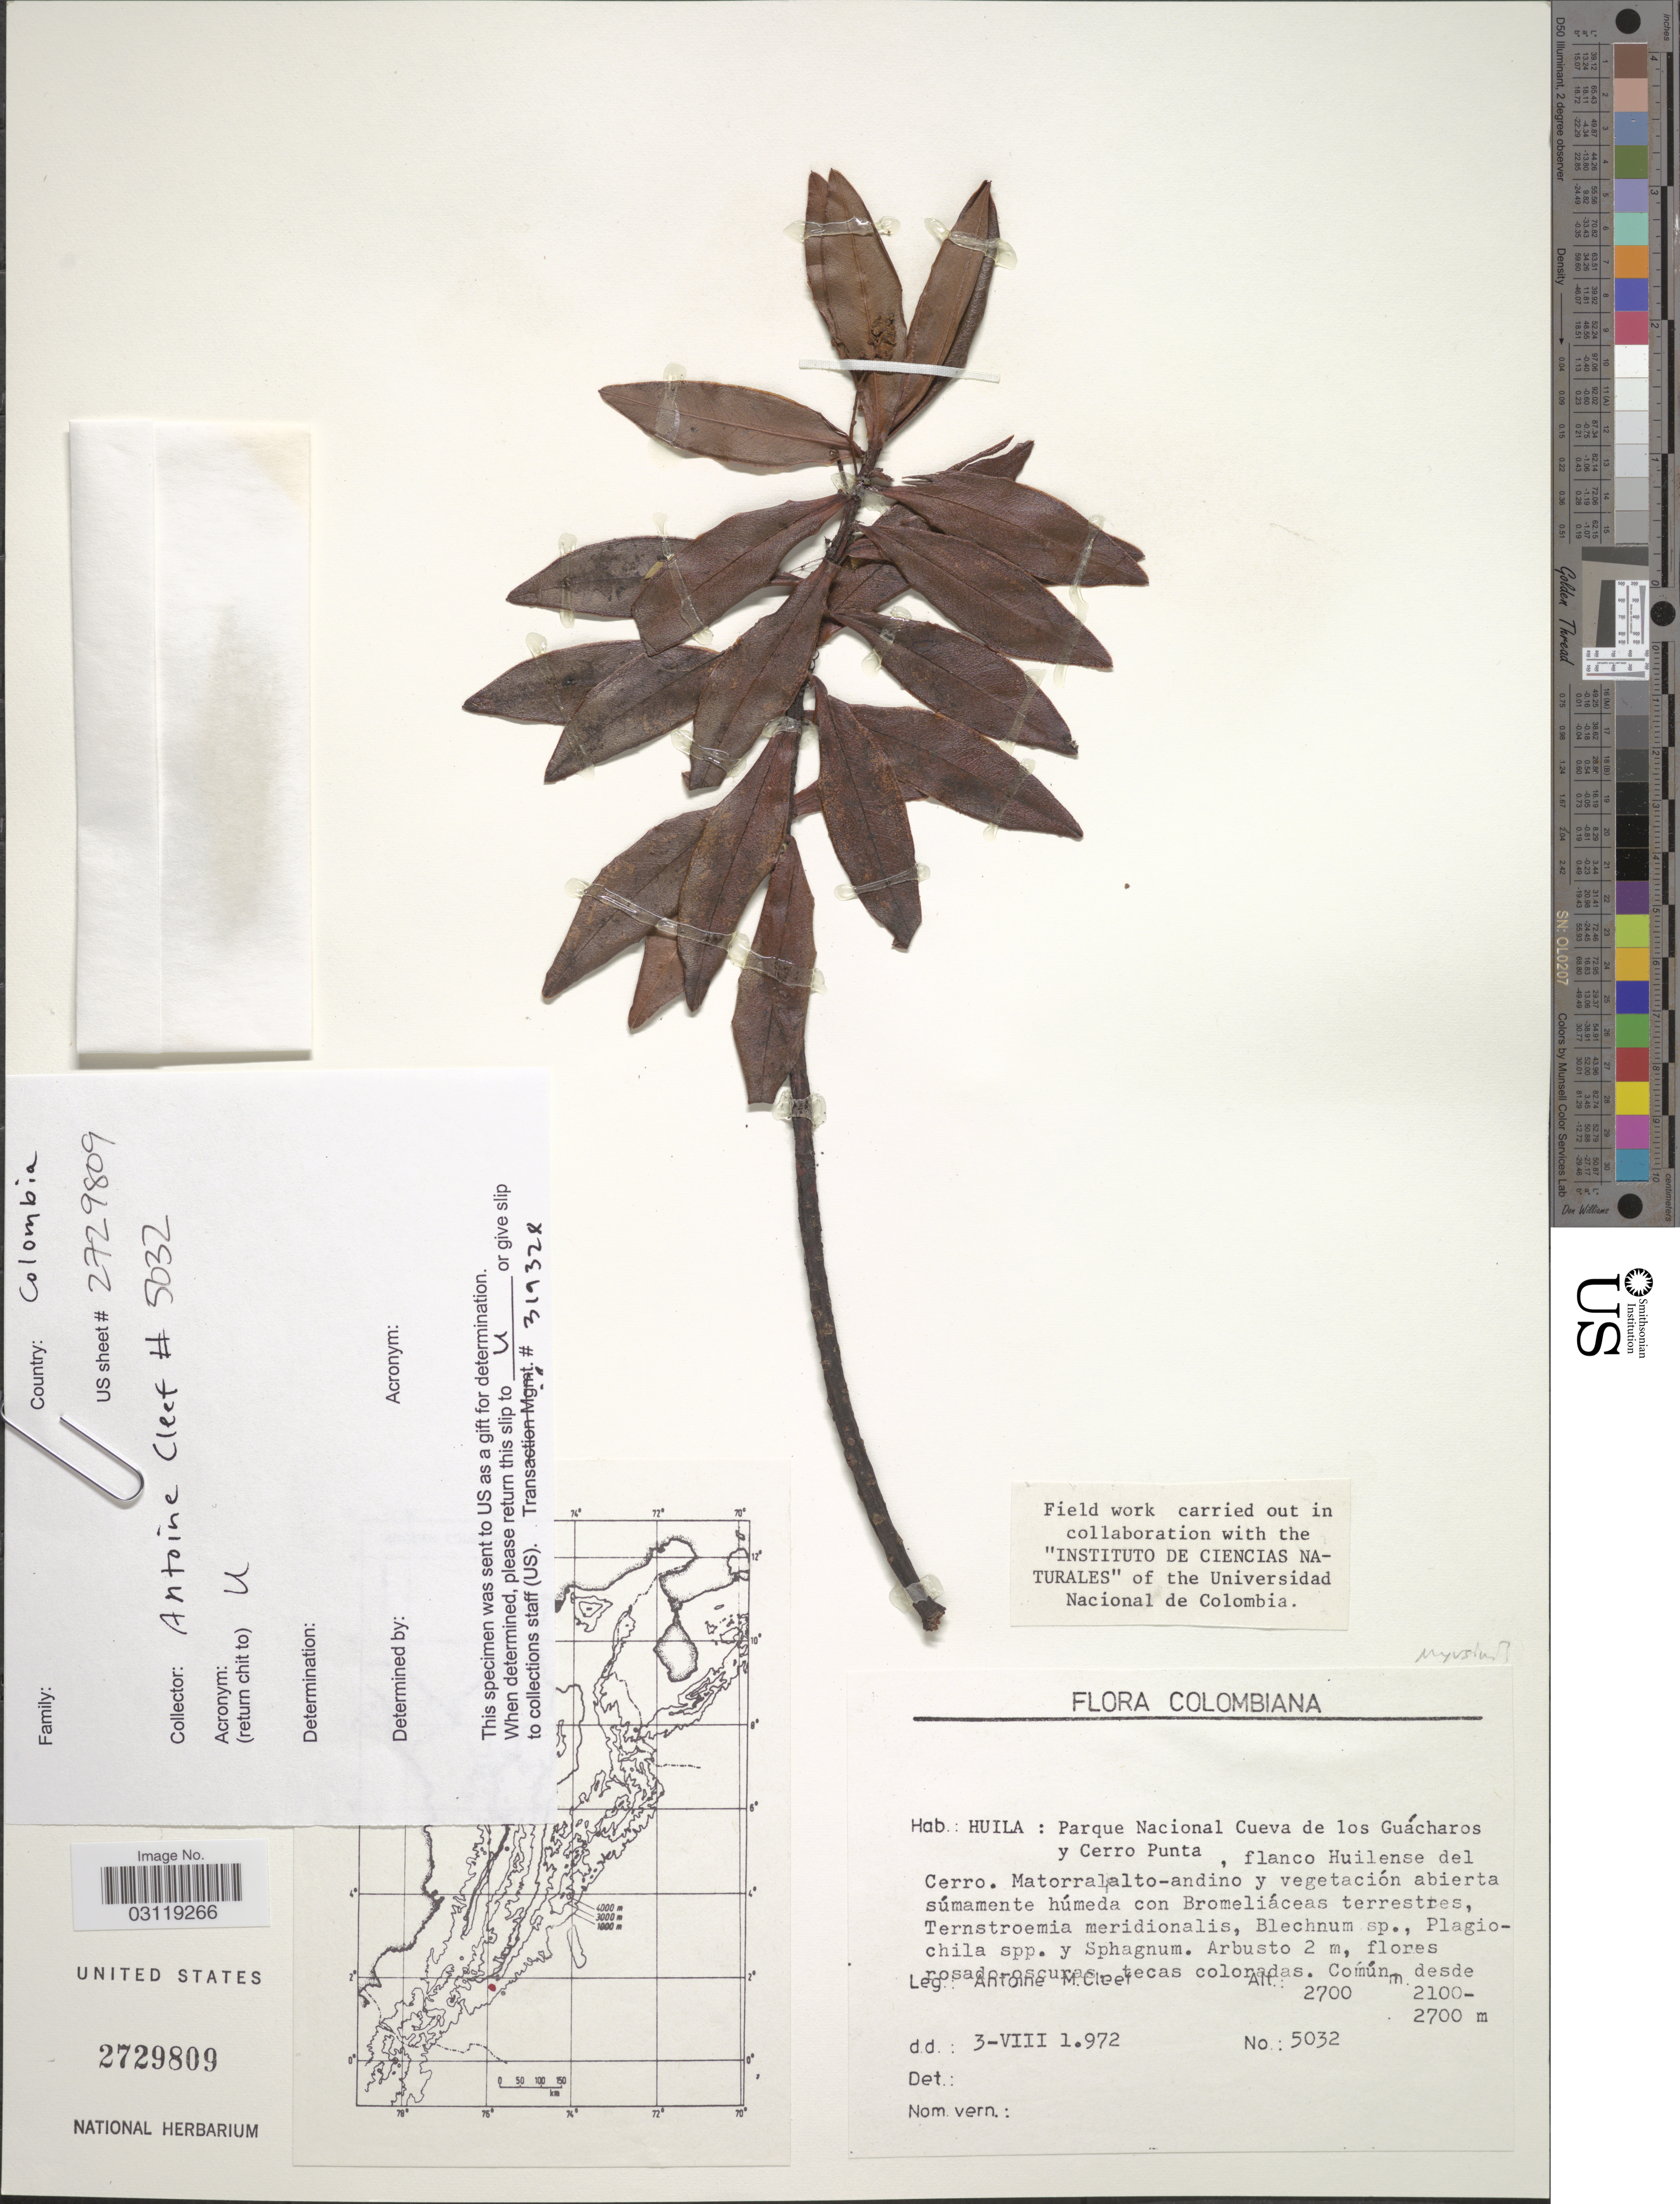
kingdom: Plantae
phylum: Tracheophyta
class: Magnoliopsida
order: Ericales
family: Primulaceae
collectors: A. M. Cleef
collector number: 5032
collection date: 1972-08-03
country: Colombia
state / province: Huila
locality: Parque Nacional Cueva de los Guácharos y Cerros Punta, flanco Huilense del Cerro.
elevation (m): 2700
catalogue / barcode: US 2729809